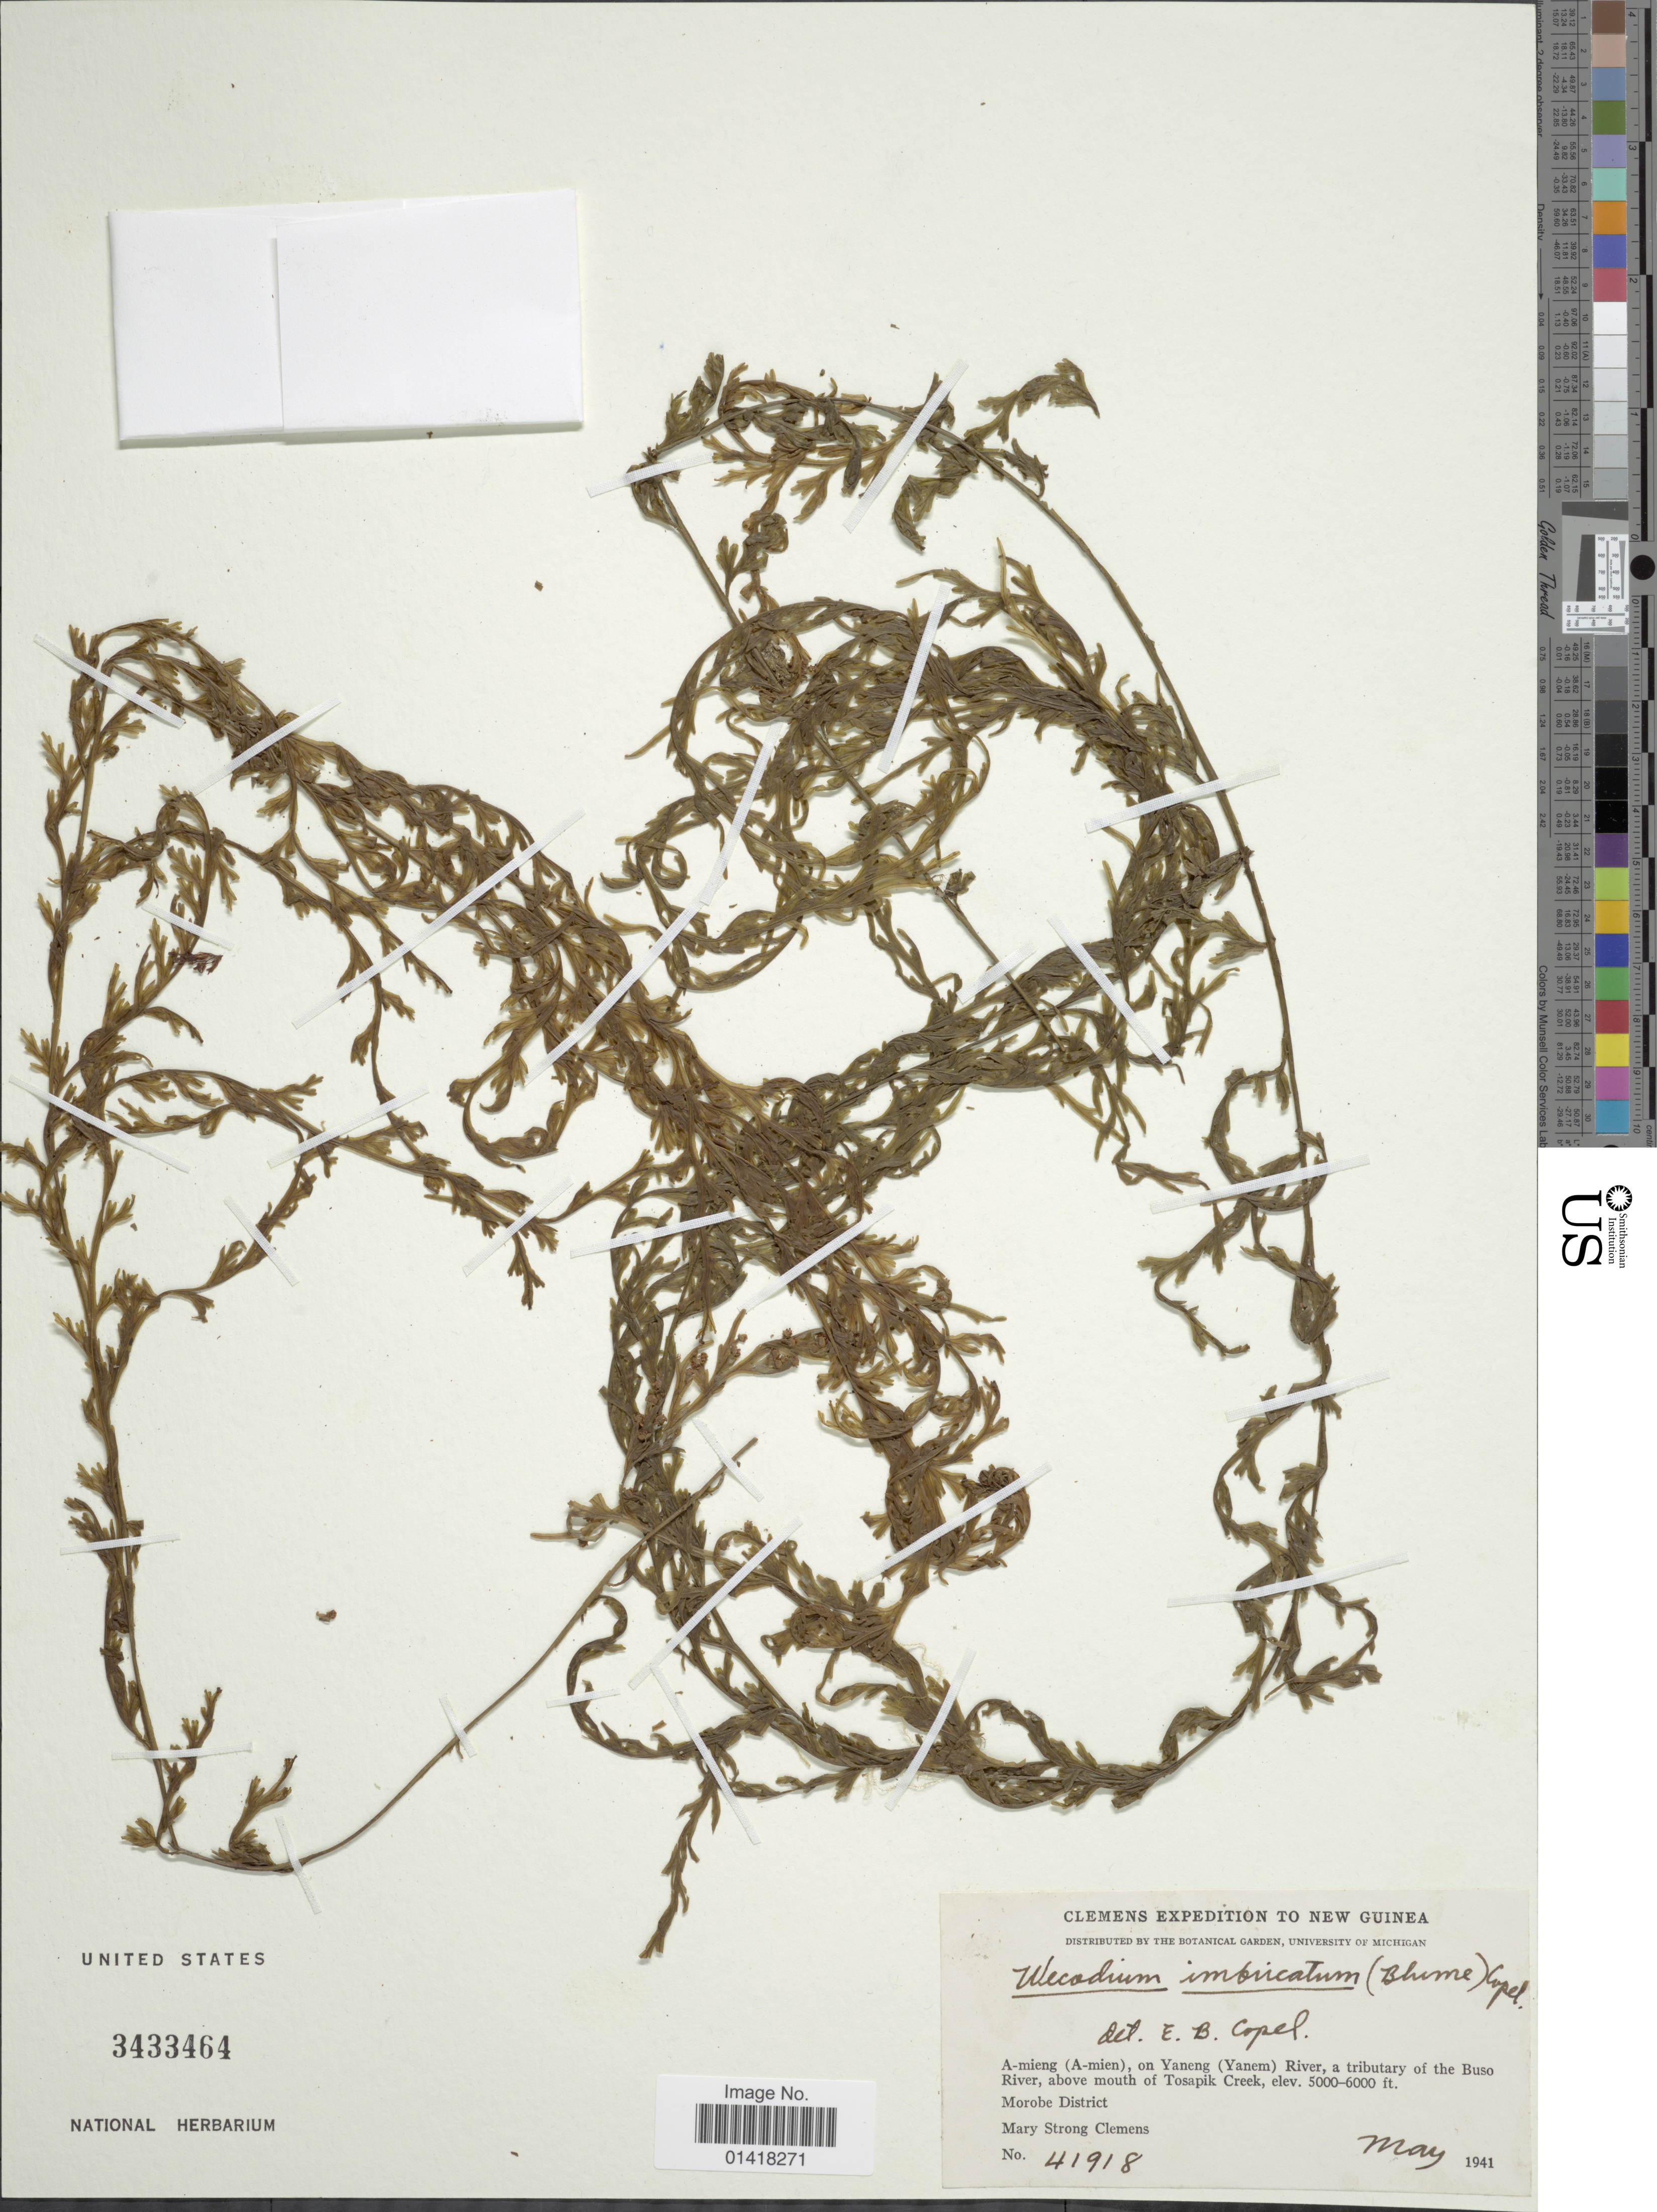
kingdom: Plantae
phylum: Tracheophyta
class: Polypodiopsida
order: Hymenophyllales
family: Hymenophyllaceae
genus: Hymenophyllum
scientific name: Hymenophyllum imbricatum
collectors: M. S. Clemens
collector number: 41918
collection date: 1941-05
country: Papua New Guinea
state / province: Morobe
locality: A-mieng (A-mien) , on Yaneng (Yanem), River, a tributary of the Buso River, above mouth of Tosapik Creek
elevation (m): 1524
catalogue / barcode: US 3433464